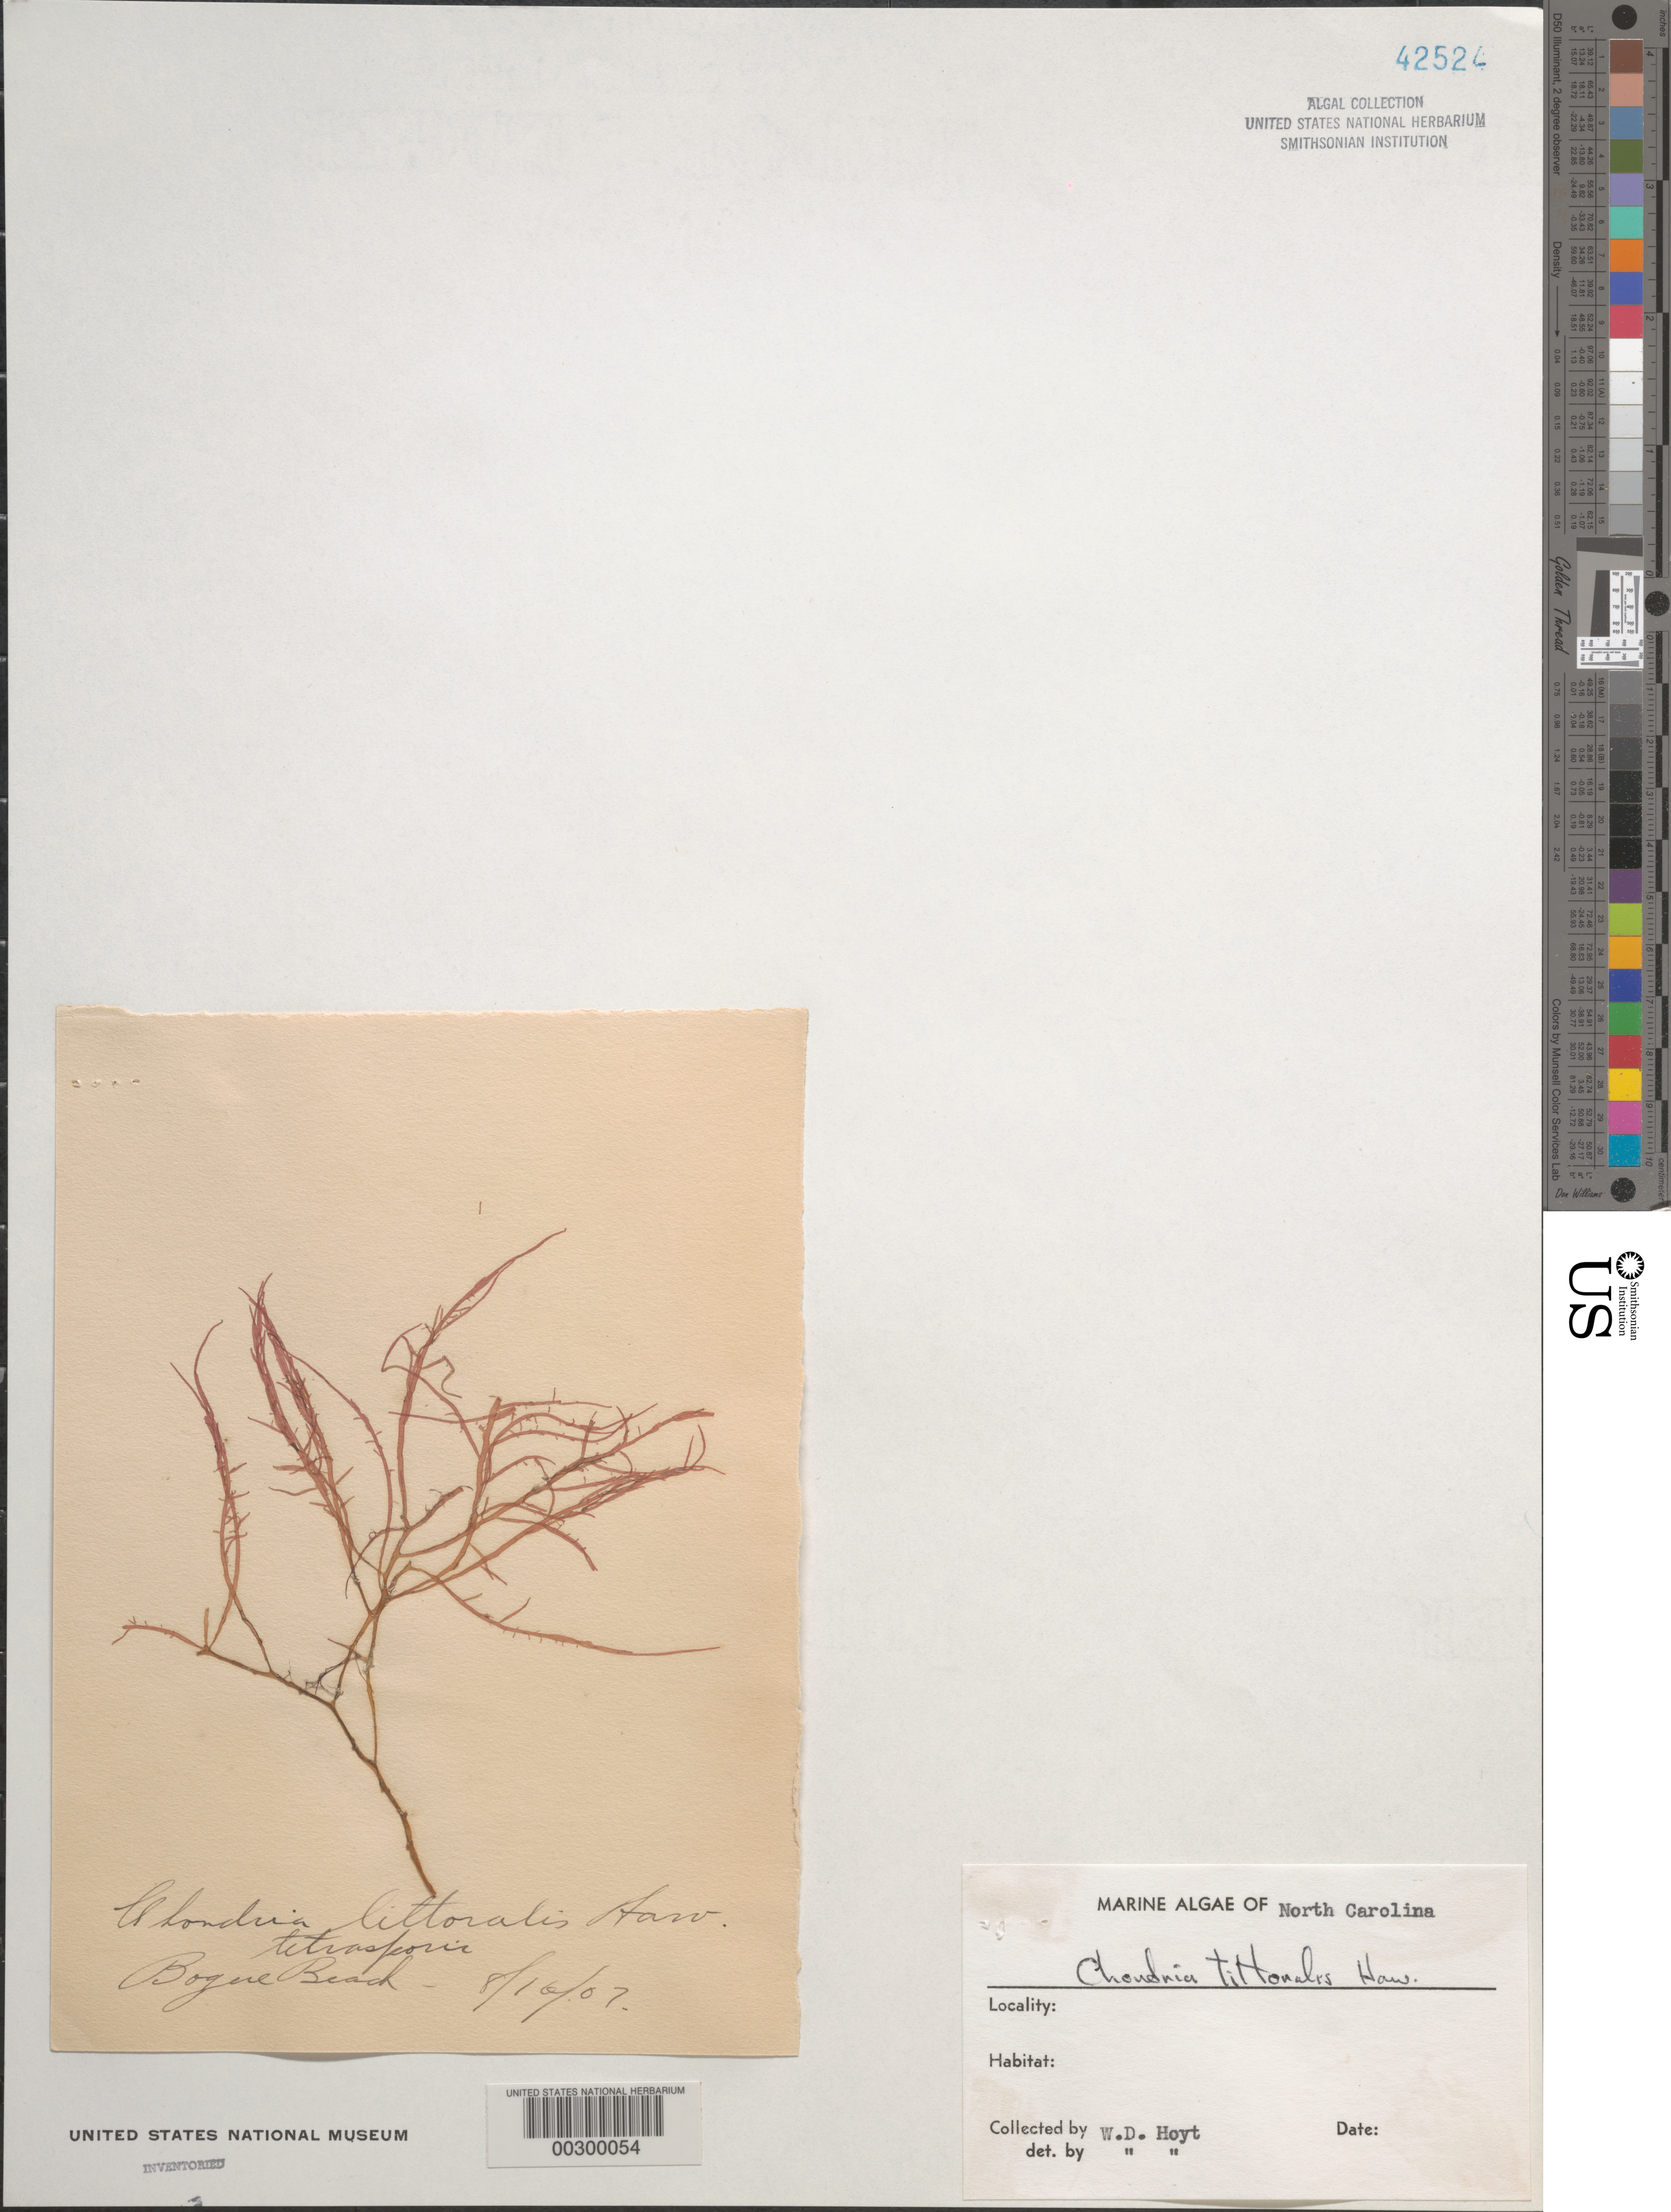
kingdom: Plantae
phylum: Rhodophyta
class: Florideophyceae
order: Ceramiales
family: Rhodomelaceae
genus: Chondria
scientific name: Chondria littoralis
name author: Harv.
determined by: Hoyt, W. D.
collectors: W. D. Hoyt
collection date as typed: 16 Aug 1907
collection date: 1907-08-16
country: United States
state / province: North Carolina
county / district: Carteret County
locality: Beaufort, Bogue Beach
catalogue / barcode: US 42524